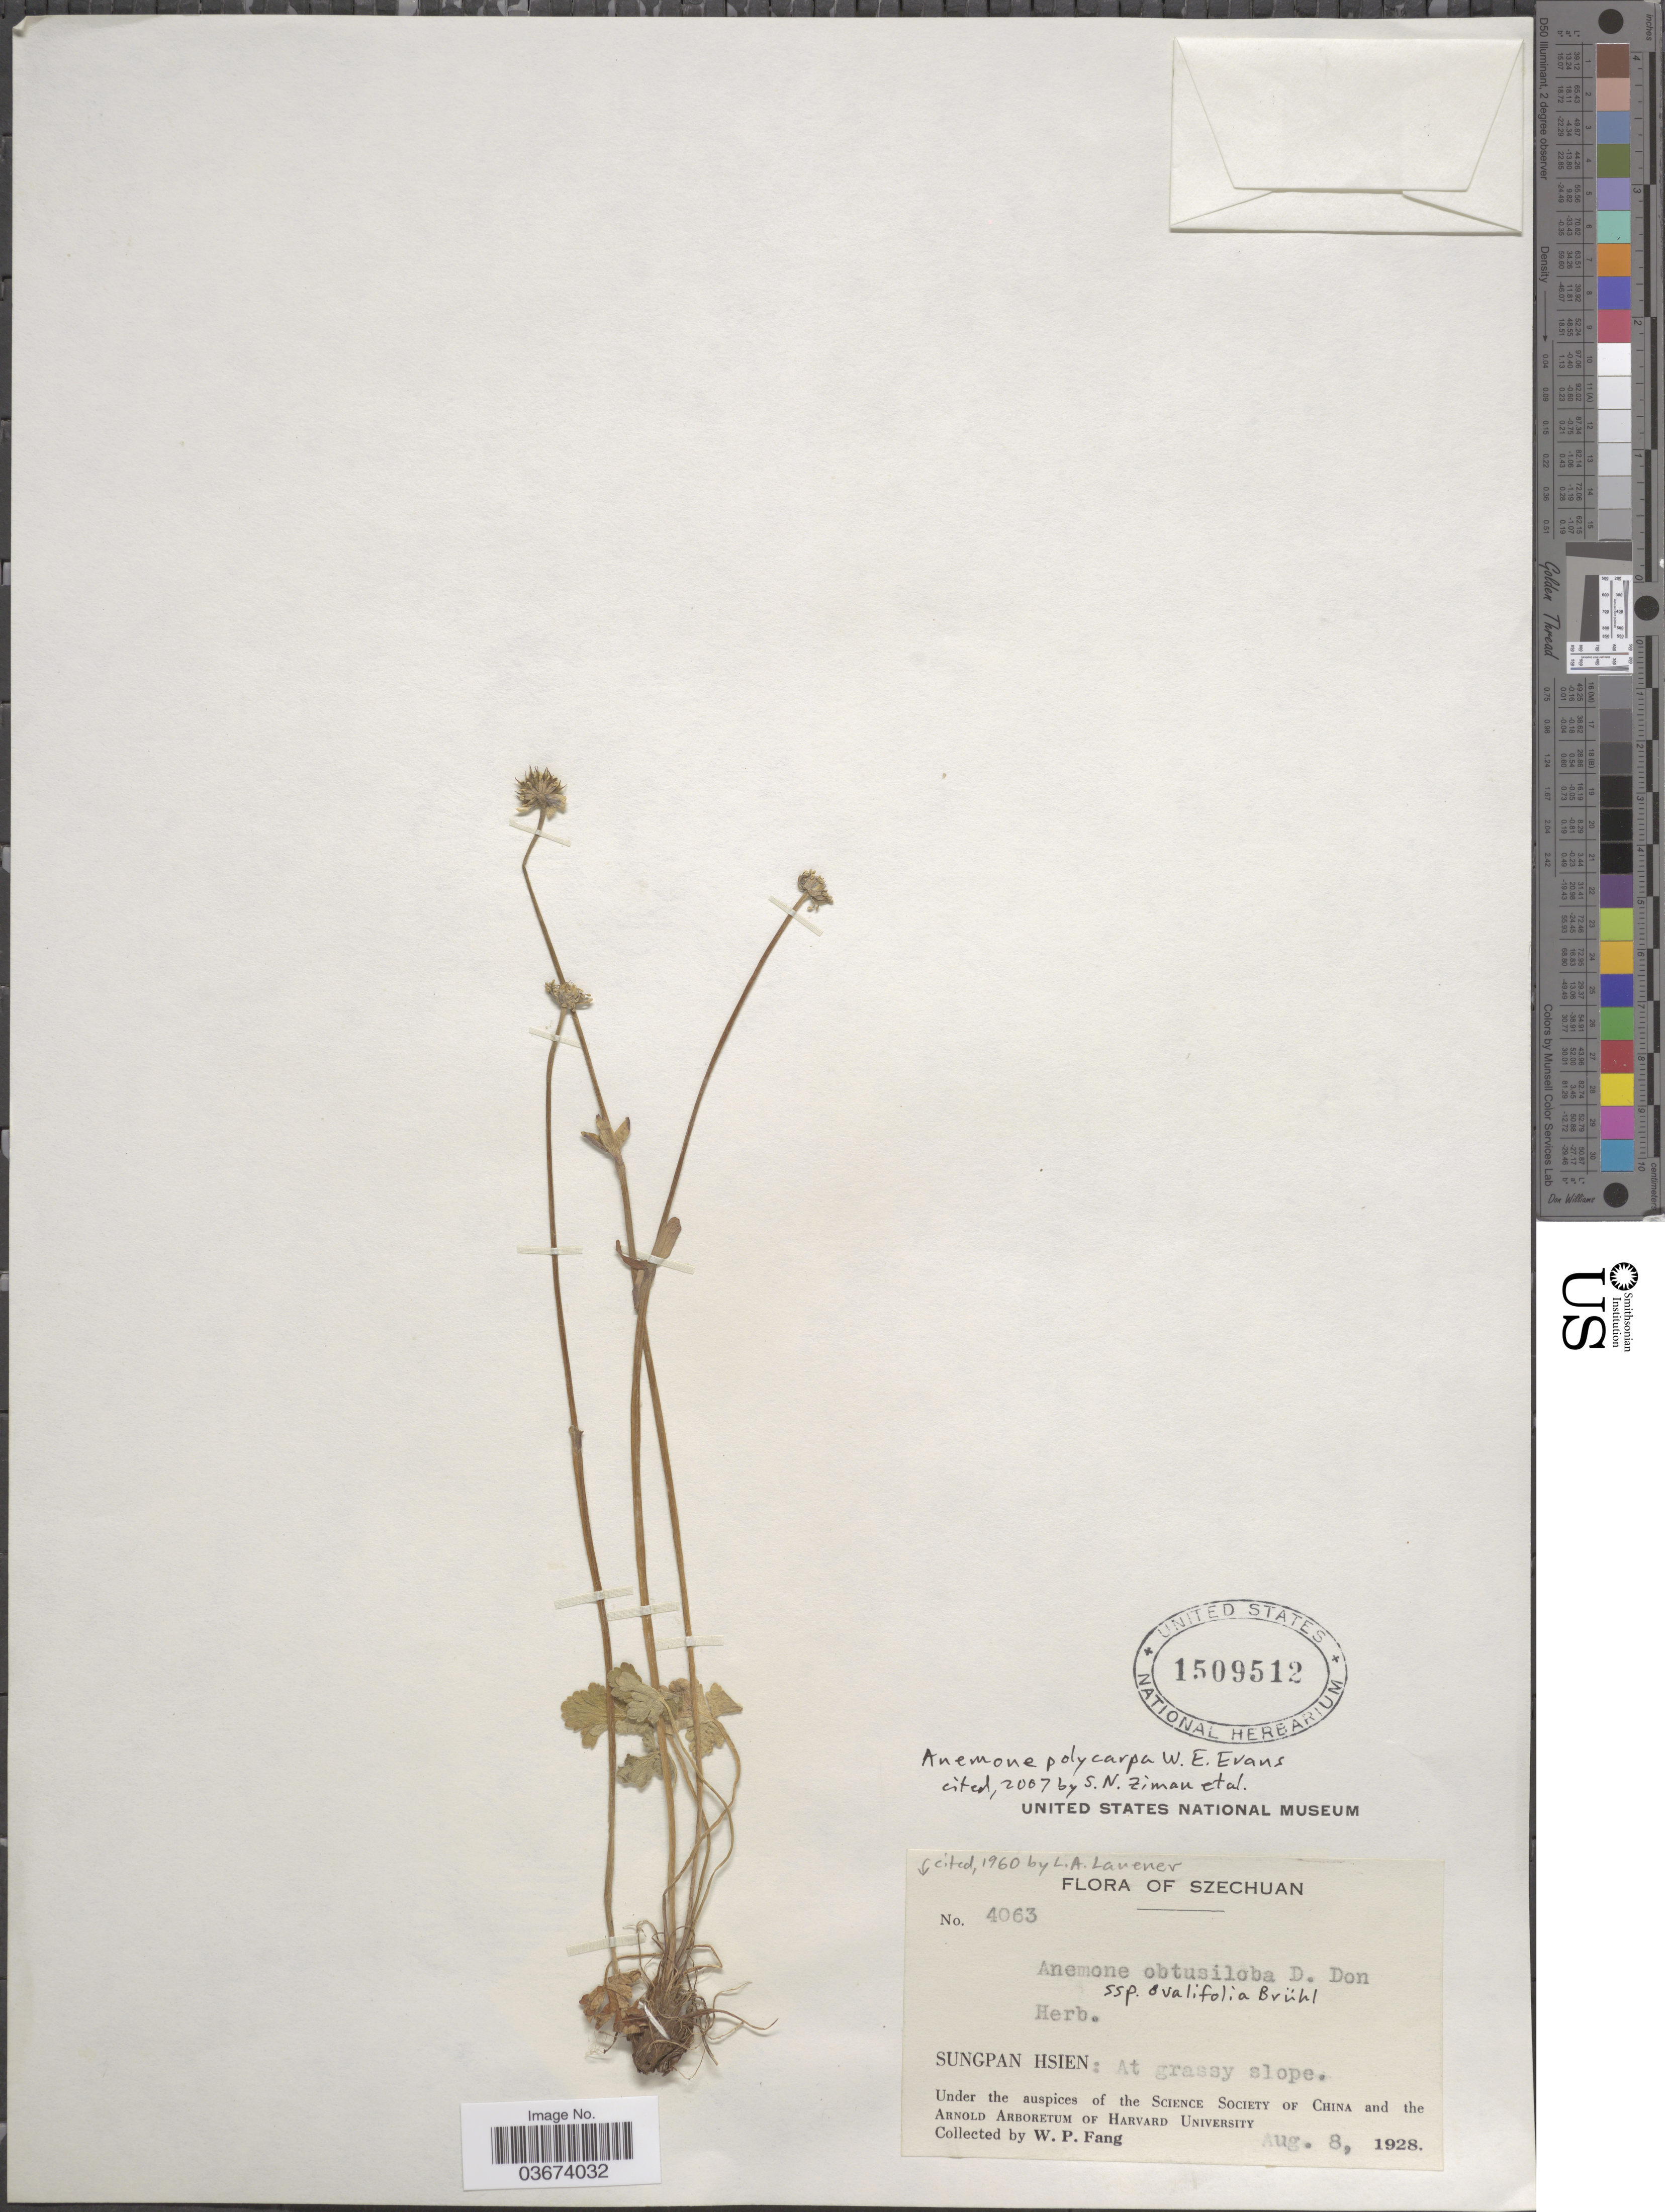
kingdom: Plantae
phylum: Tracheophyta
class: Magnoliopsida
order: Ranunculales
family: Ranunculaceae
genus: Anemone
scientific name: Anemone polycarpa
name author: W.E. Evans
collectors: W. P. Fang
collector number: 4063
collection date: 1928-08-08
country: China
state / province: Sichuan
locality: Szechuan. Sungpan Hsien.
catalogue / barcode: US 1509512